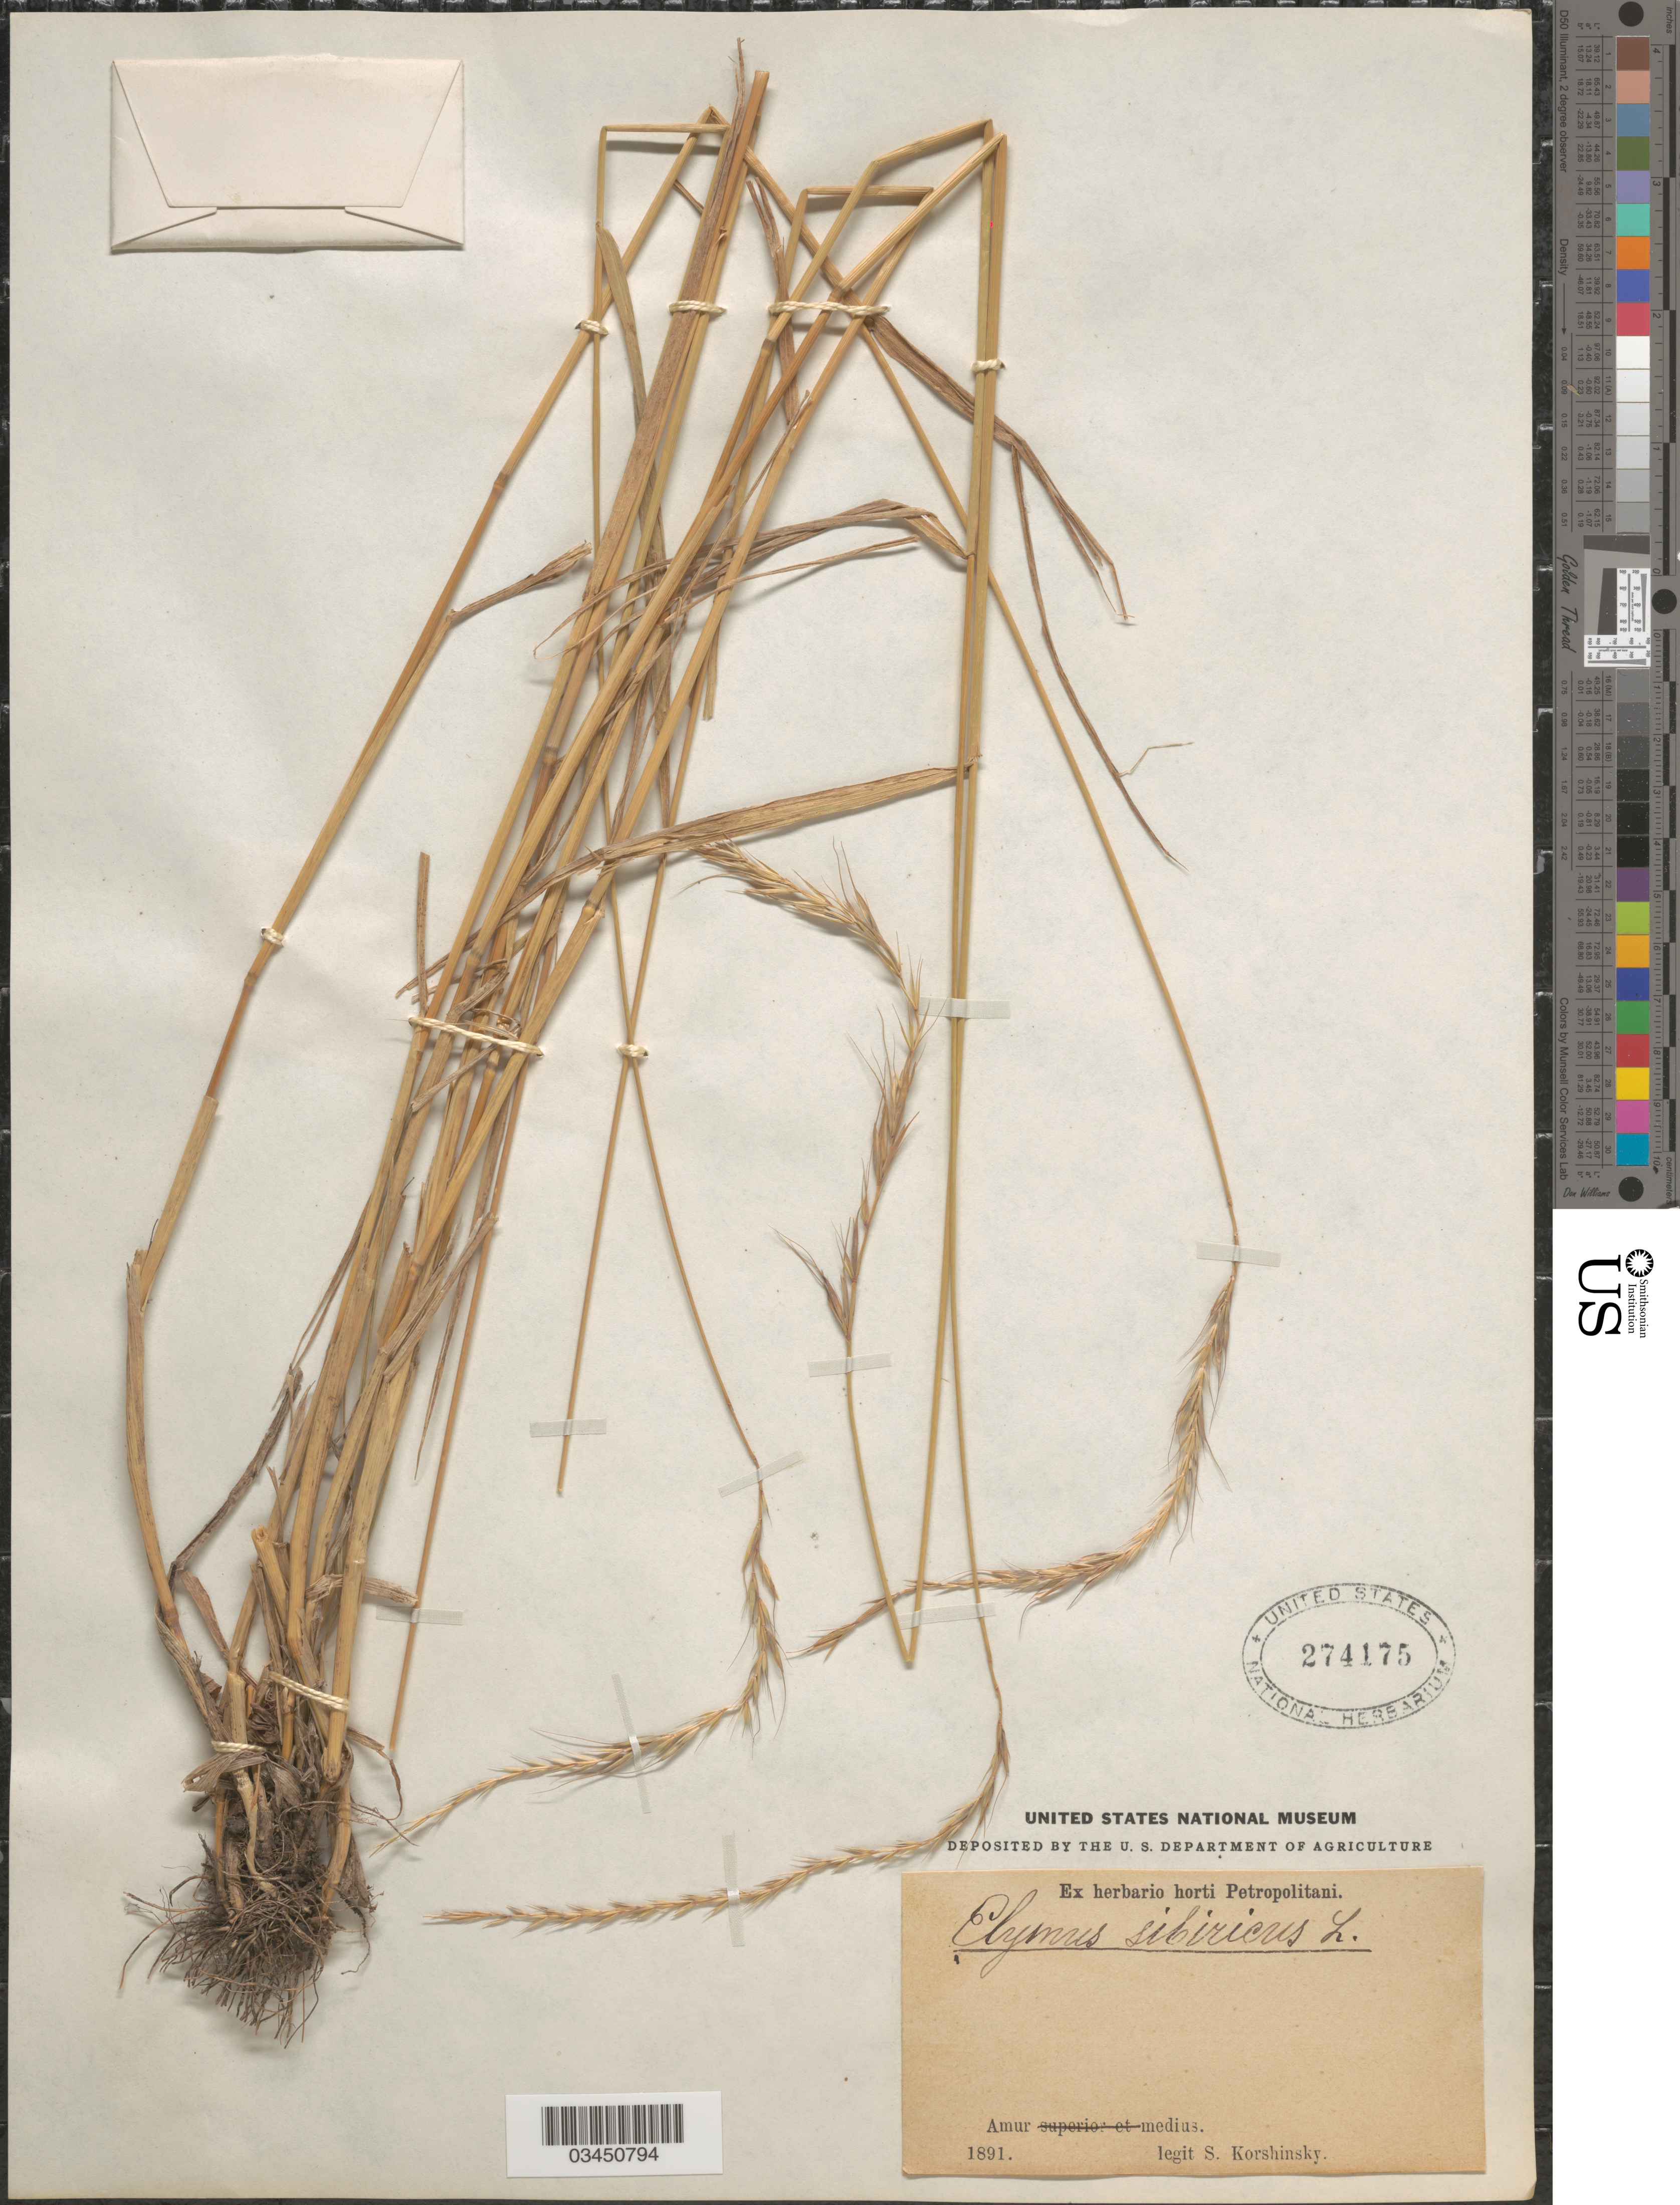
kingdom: Plantae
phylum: Tracheophyta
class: Liliopsida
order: Poales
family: Poaceae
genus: Elymus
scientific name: Elymus sibiricus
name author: L.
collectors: S. I. Korshinsky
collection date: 1891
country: Russian Federation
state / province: Amur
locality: Amur medius.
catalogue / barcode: US 274175